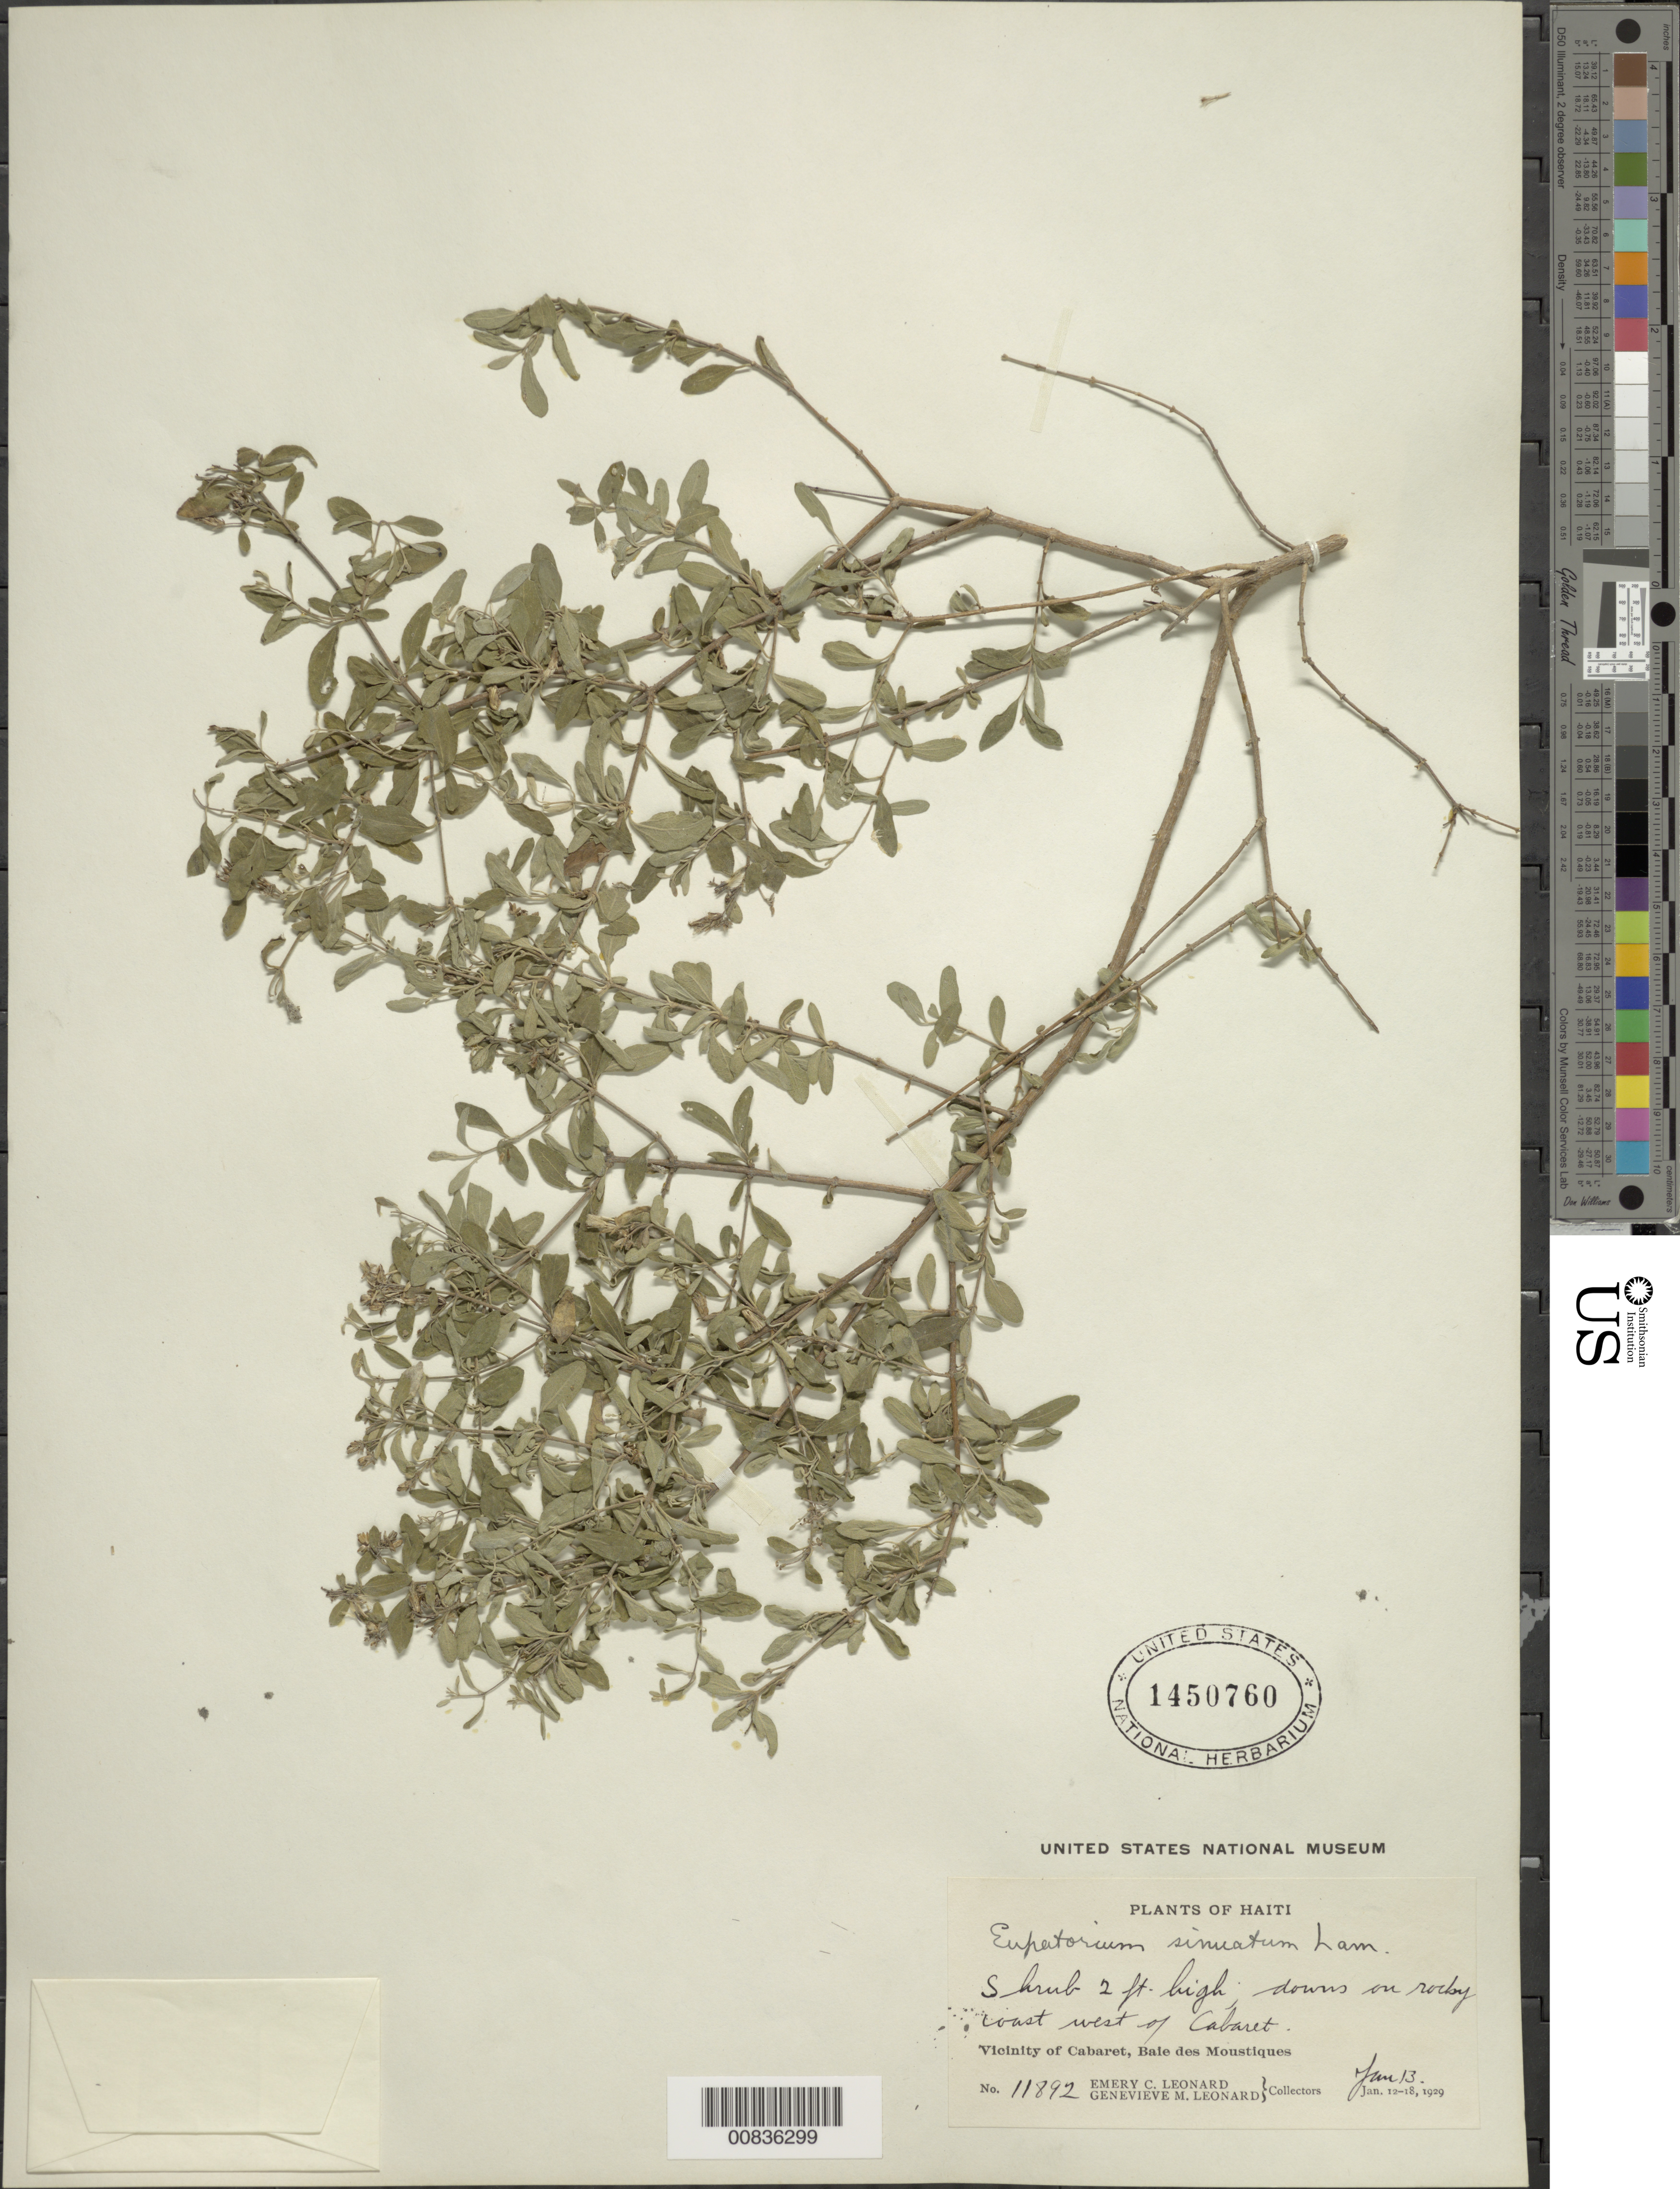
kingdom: Plantae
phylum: Tracheophyta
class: Magnoliopsida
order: Asterales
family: Asteraceae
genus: Chromolaena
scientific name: Chromolaena sinuata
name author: (Lam.) R.M. King & H. Rob.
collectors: E. C. Leonard & G. M. Leonard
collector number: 11892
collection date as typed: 13 Jan 1929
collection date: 1929-01-13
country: Haiti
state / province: Nord-Ouest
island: Hispaniola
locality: Vicinity of Cabaret, Baie des Moustiques, W of city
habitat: Downs on rocky coast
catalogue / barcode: US 1450760